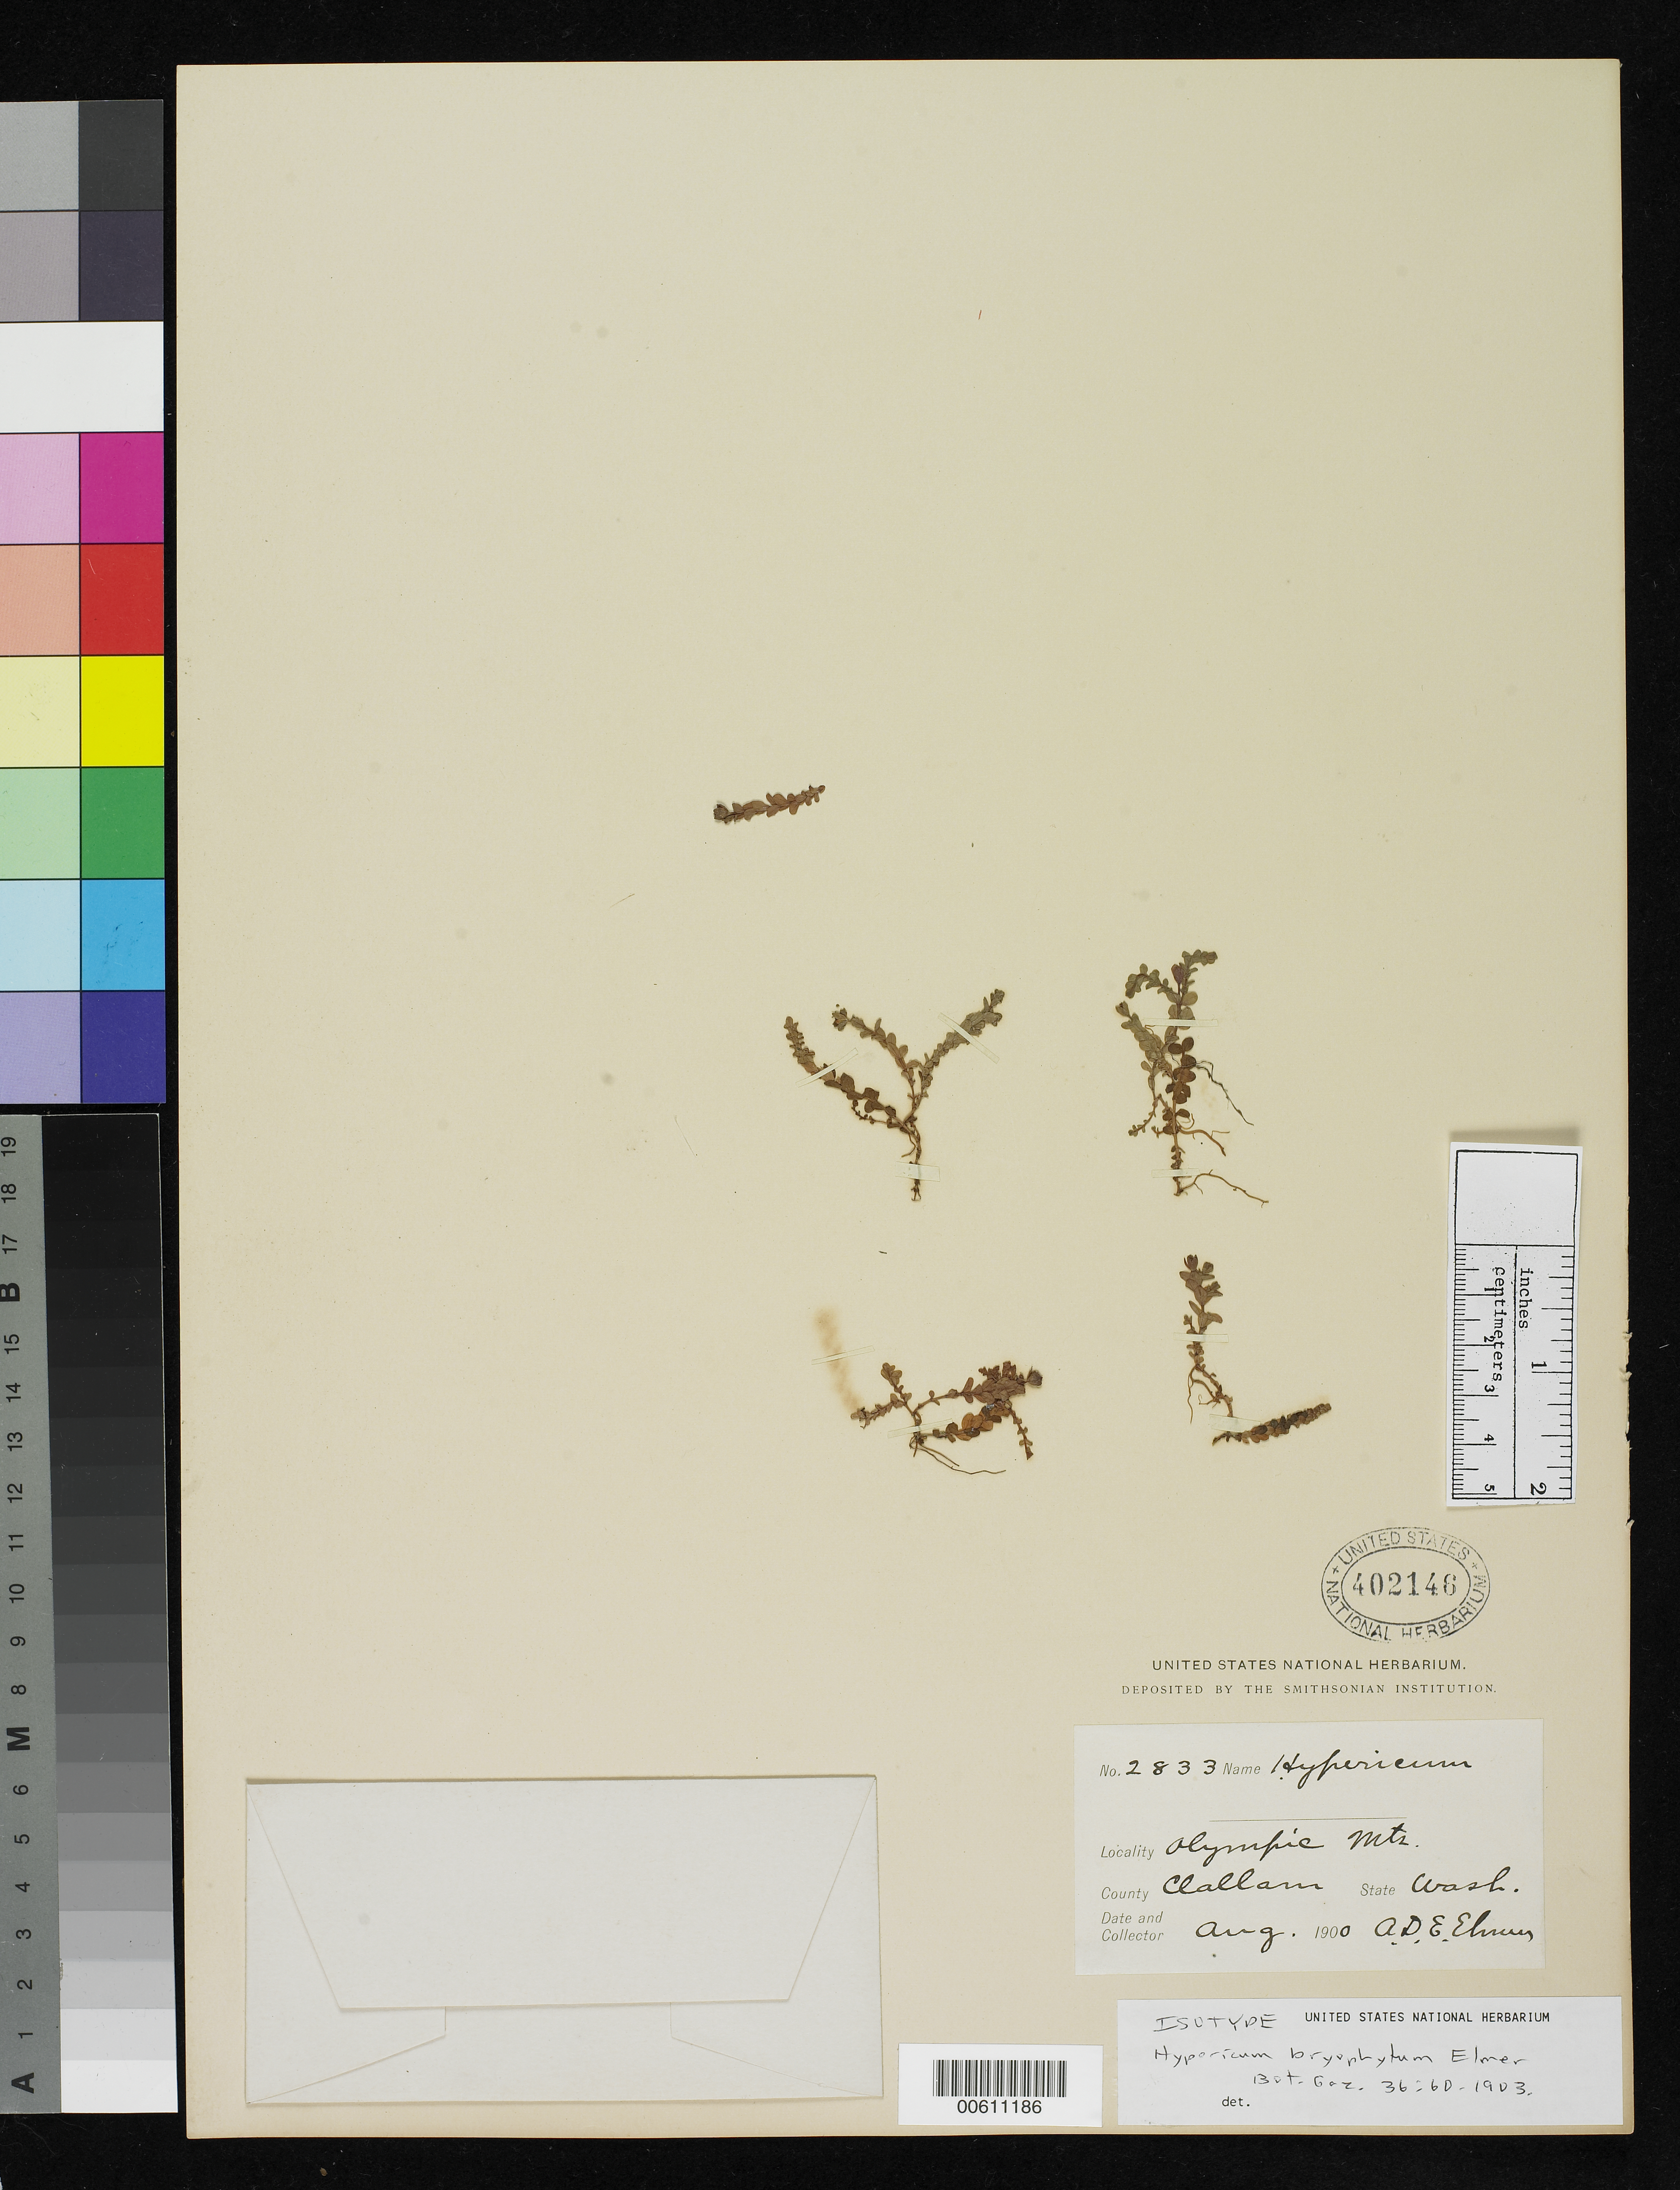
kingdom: Plantae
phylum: Tracheophyta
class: Magnoliopsida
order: Malpighiales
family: Hypericaceae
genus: Hypericum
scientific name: Hypericum bryophytum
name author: Elmer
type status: Isotype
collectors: A. D. E. Elmer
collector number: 2833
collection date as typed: Aug 1900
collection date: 1900-08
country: United States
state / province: Washington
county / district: Clallam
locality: Olympic Mountains.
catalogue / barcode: US 402146